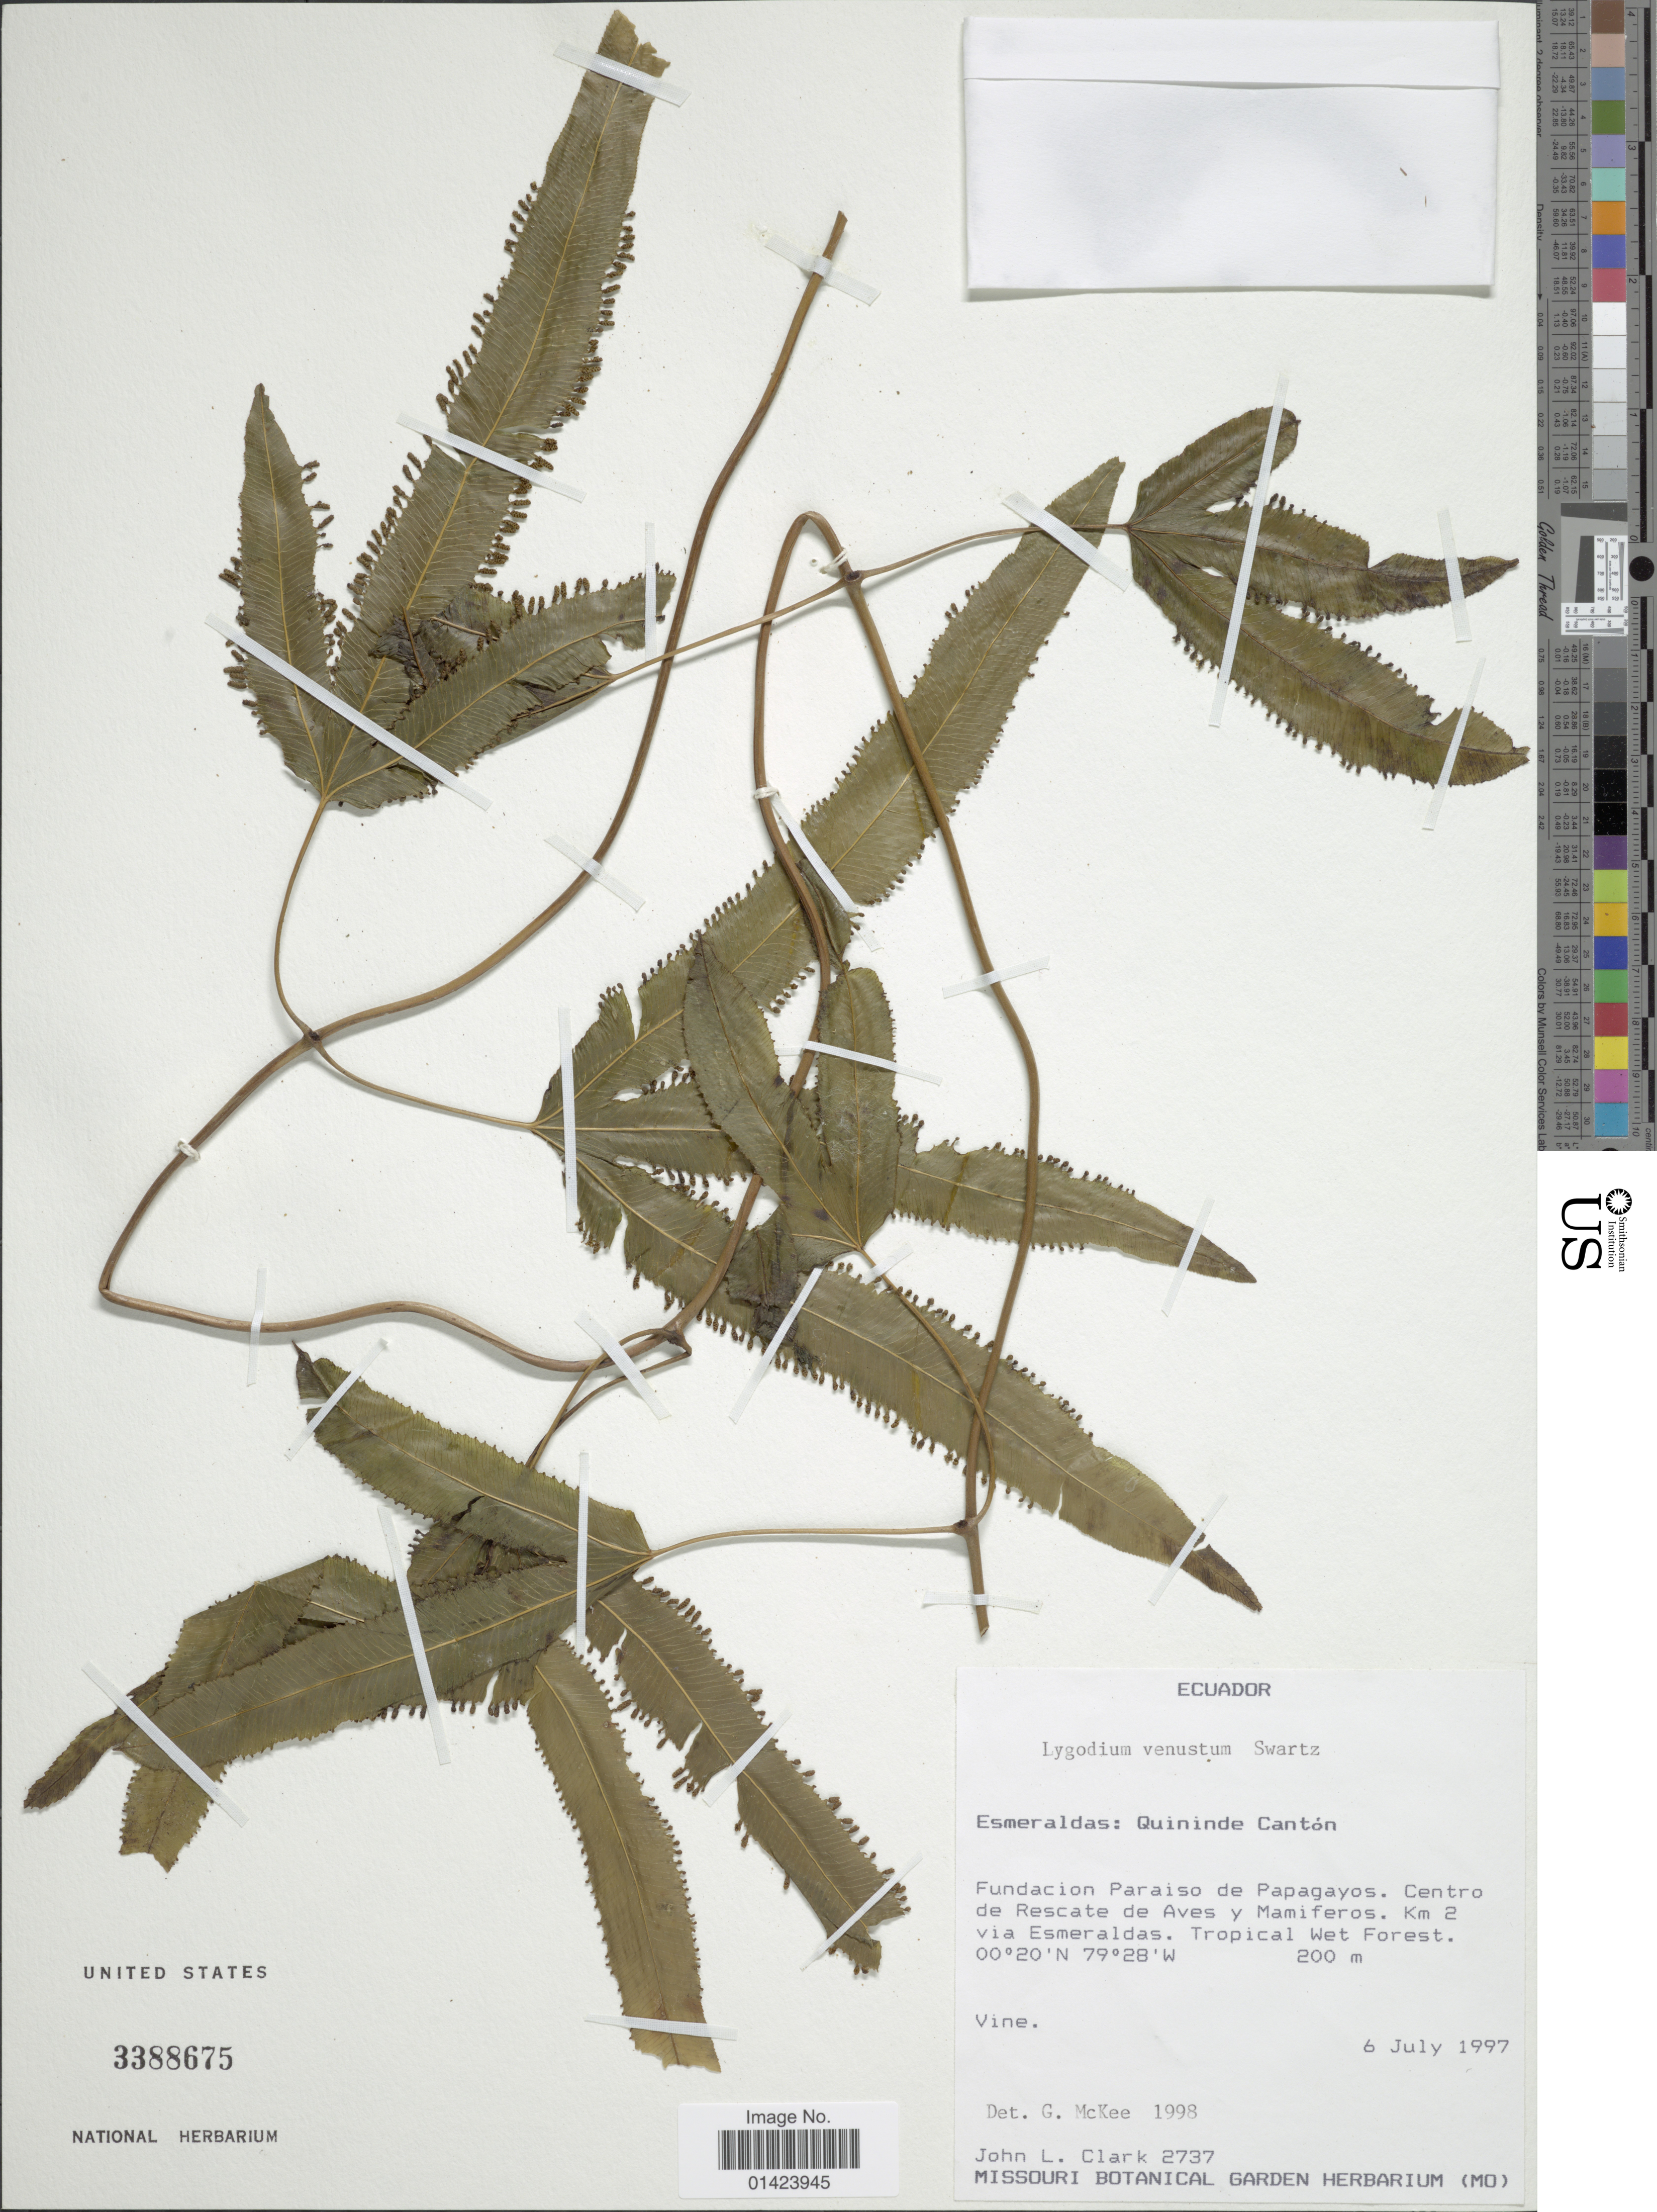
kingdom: Plantae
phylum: Tracheophyta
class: Polypodiopsida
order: Schizaeales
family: Lygodiaceae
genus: Lygodium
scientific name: Lygodium venustum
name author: Sw.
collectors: J. L. Clark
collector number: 2737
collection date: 1997-07-06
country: Ecuador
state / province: Esmeraldas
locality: Esmeralda: Quininde Cantón, Fundacion Parais de Papagayos, centro de Rescate de Aves y Mamiferos, km 2 via Esmeraldas, tropical forest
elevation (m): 200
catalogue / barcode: US 3388675